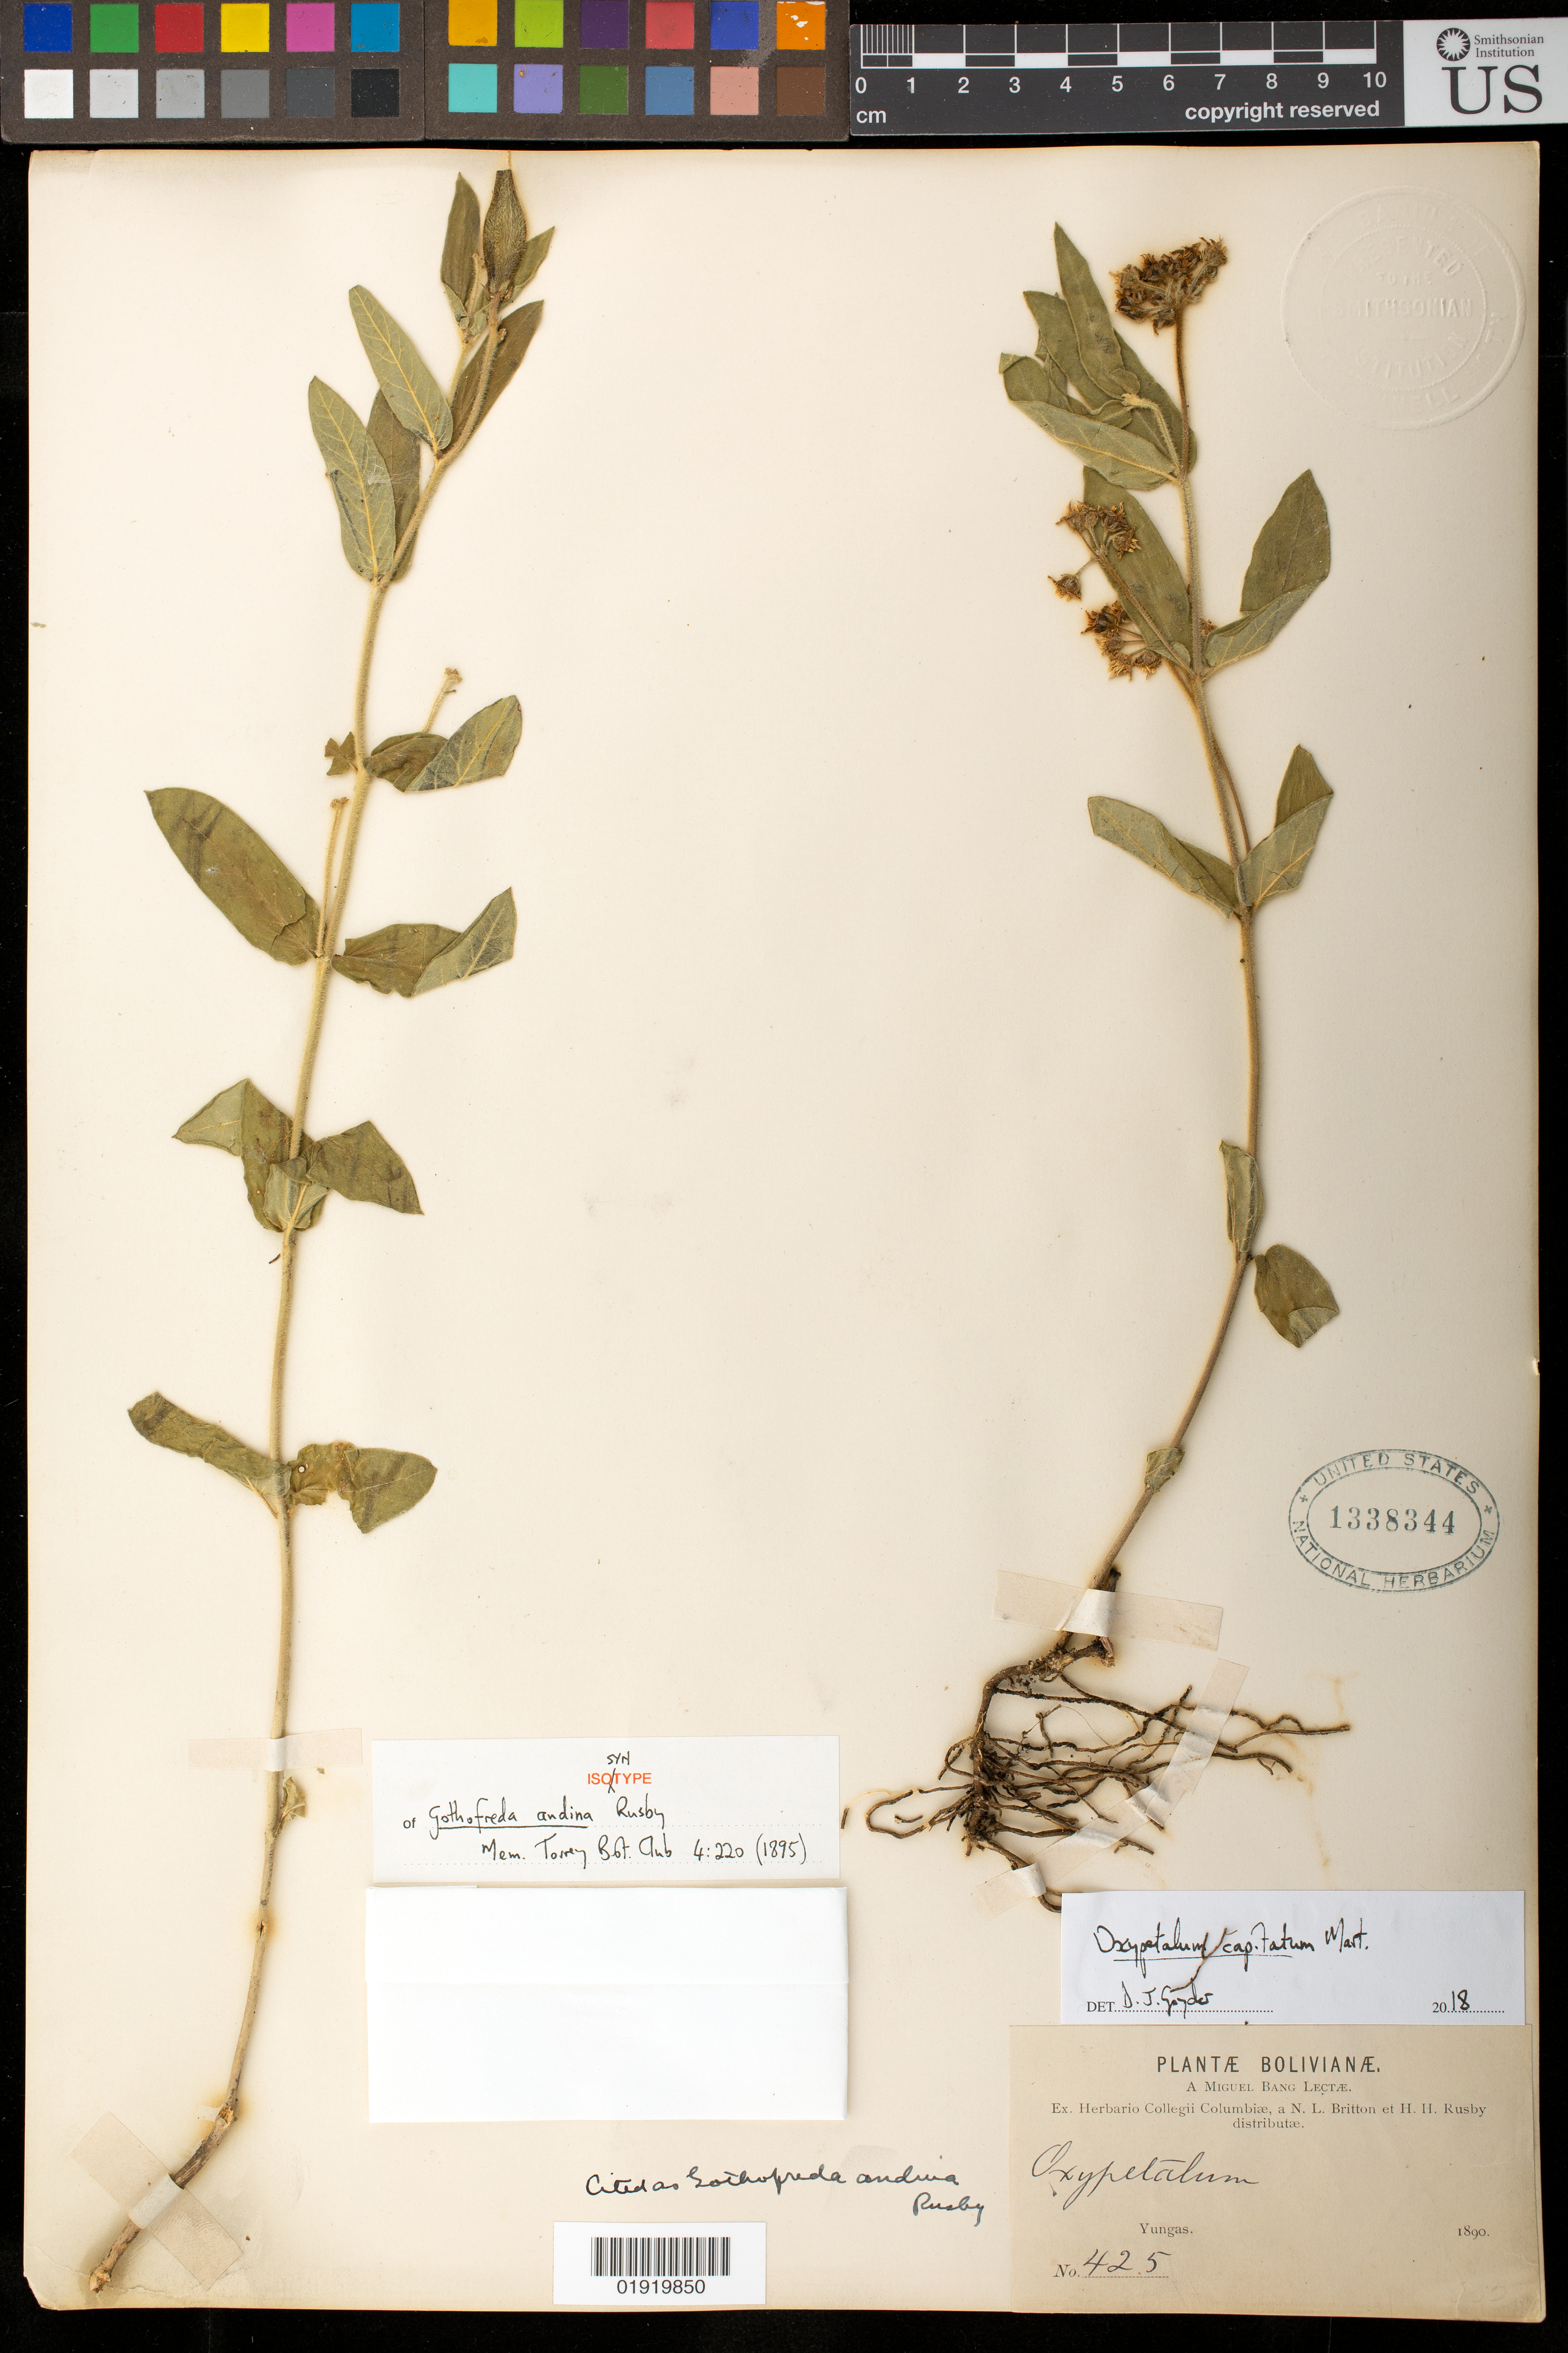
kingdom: Plantae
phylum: Tracheophyta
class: Magnoliopsida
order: Gentianales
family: Apocynaceae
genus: Gothofreda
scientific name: Gothofreda andina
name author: Rusby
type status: Isosyntype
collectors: M. Bang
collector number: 425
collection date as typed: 1890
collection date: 1890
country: Bolivia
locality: Yungas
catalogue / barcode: US 1338344